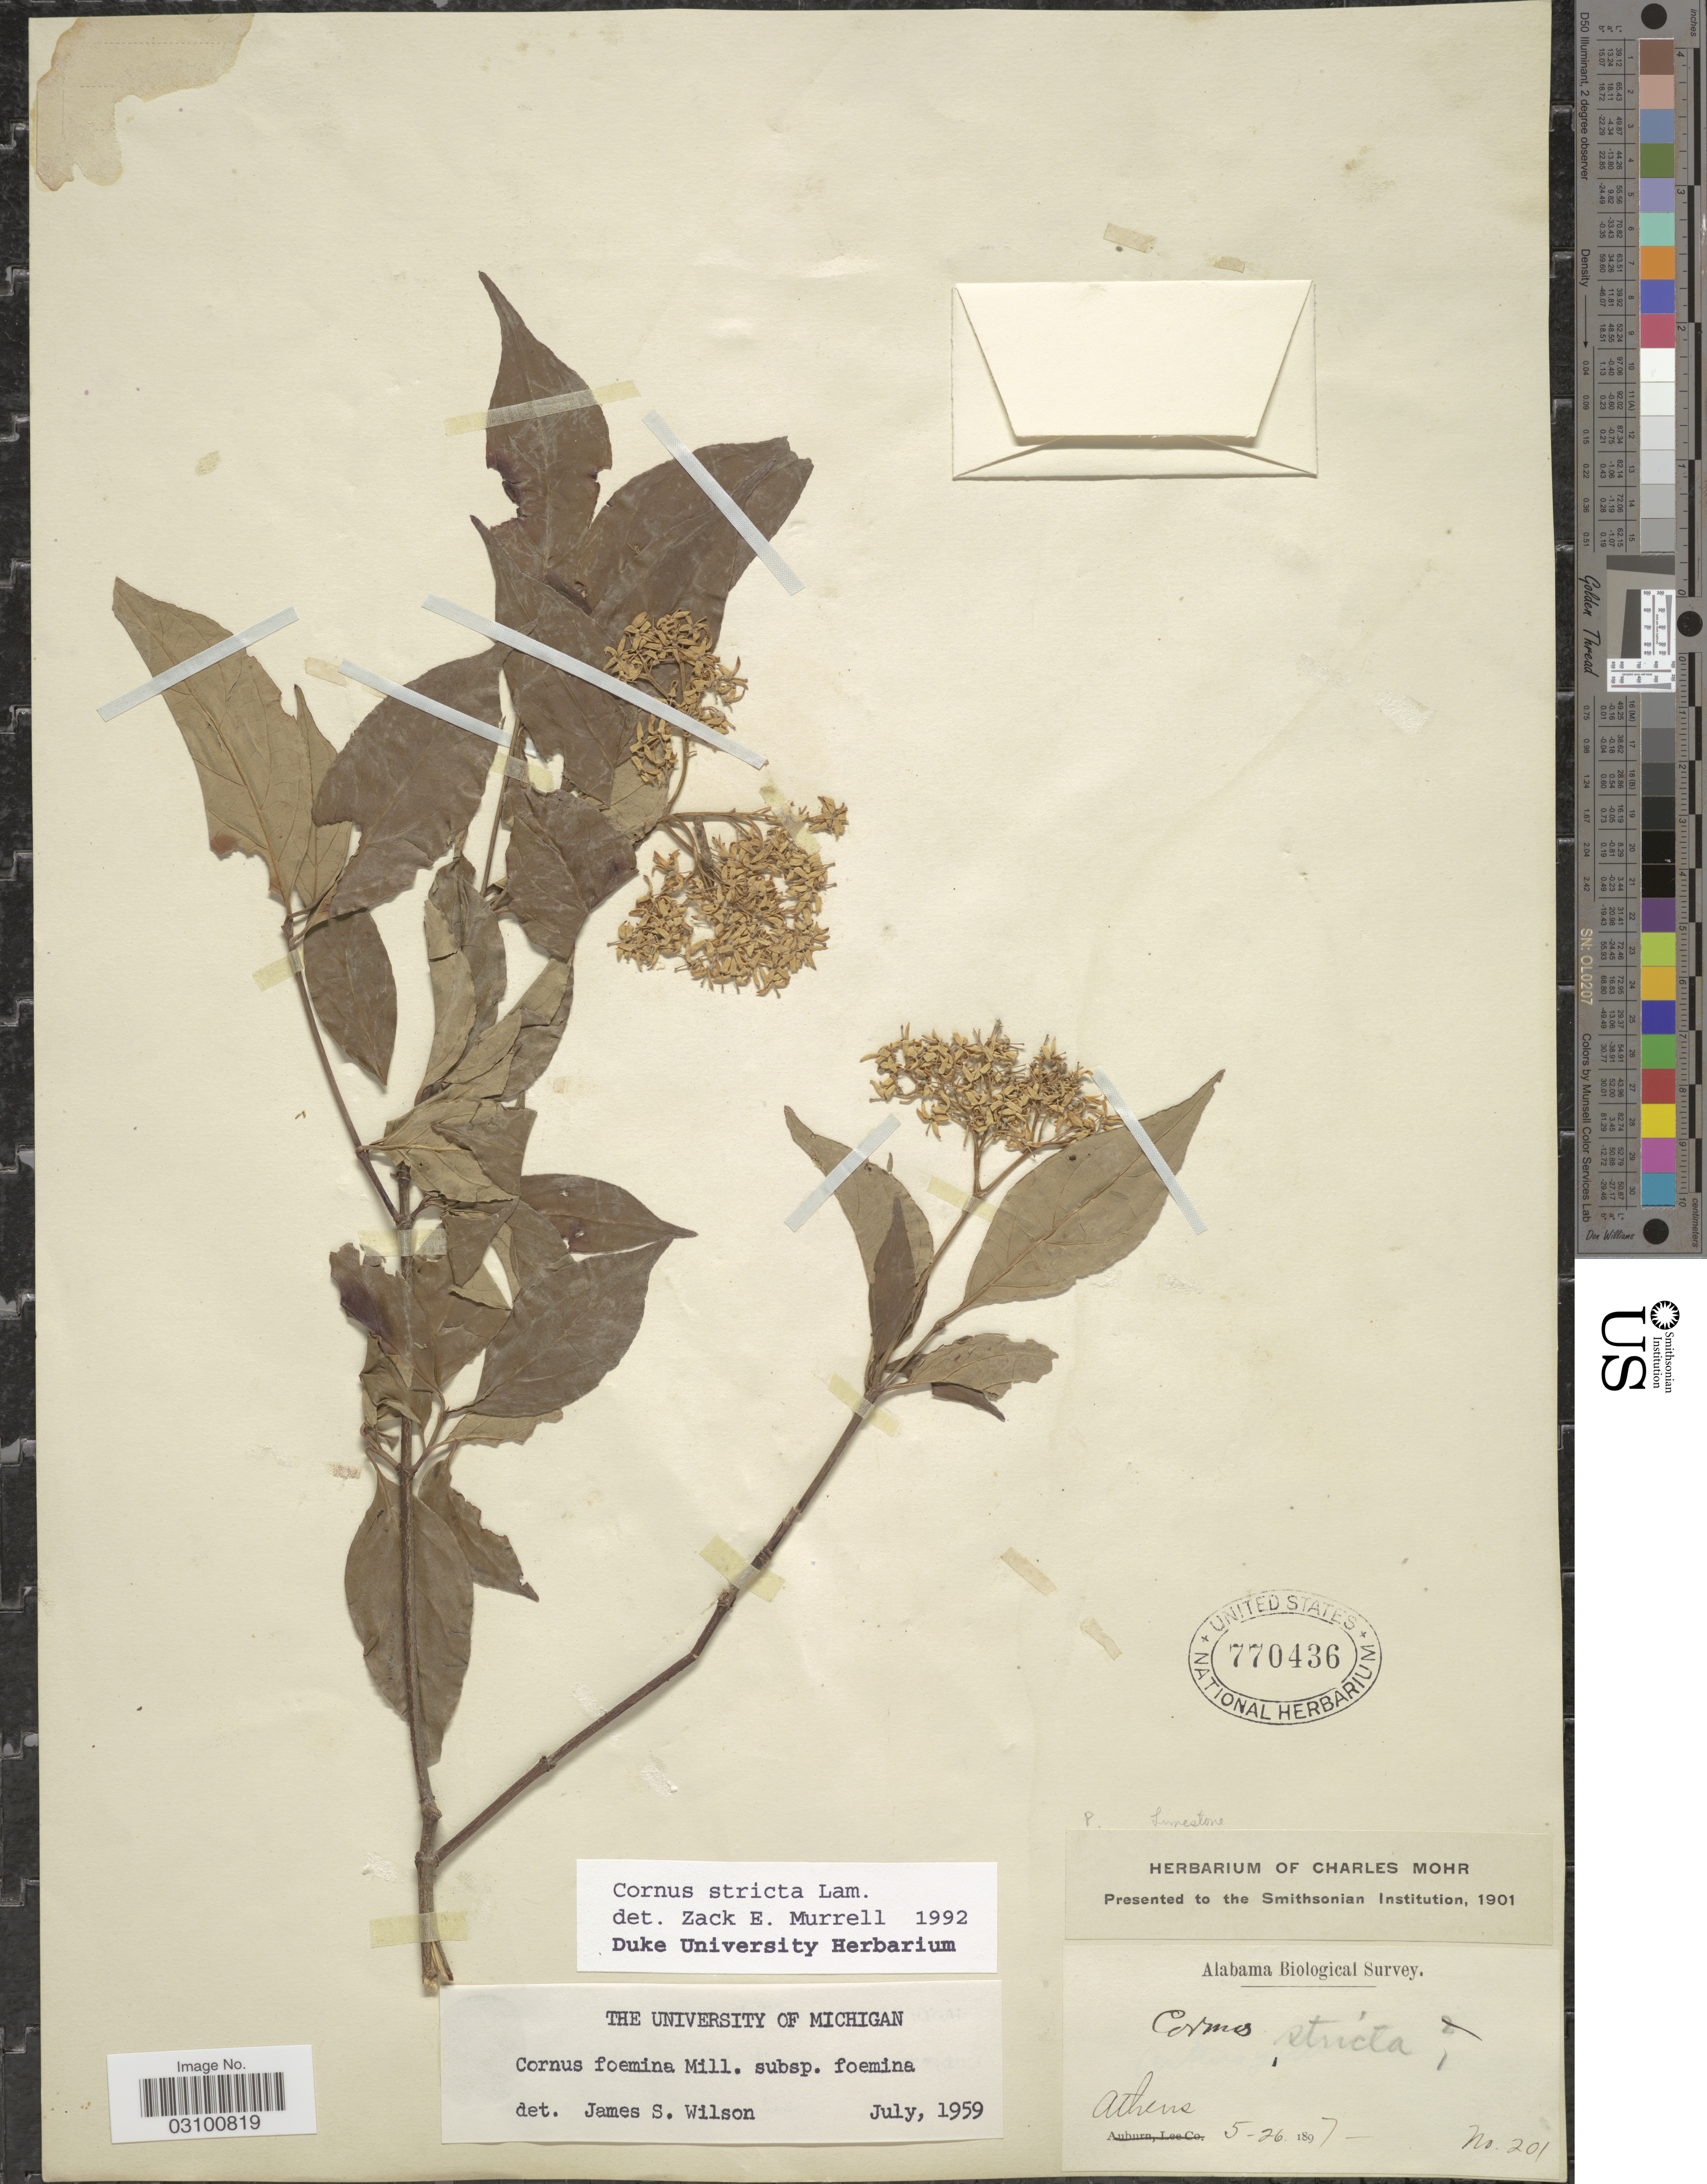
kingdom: Plantae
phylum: Tracheophyta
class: Magnoliopsida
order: Cornales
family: Cornaceae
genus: Cornus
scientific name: Cornus stricta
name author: Lam.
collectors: ex herb. Charles Mohr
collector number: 201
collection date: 1897-05-26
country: United States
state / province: Alabama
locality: Athens.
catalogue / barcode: US 770436